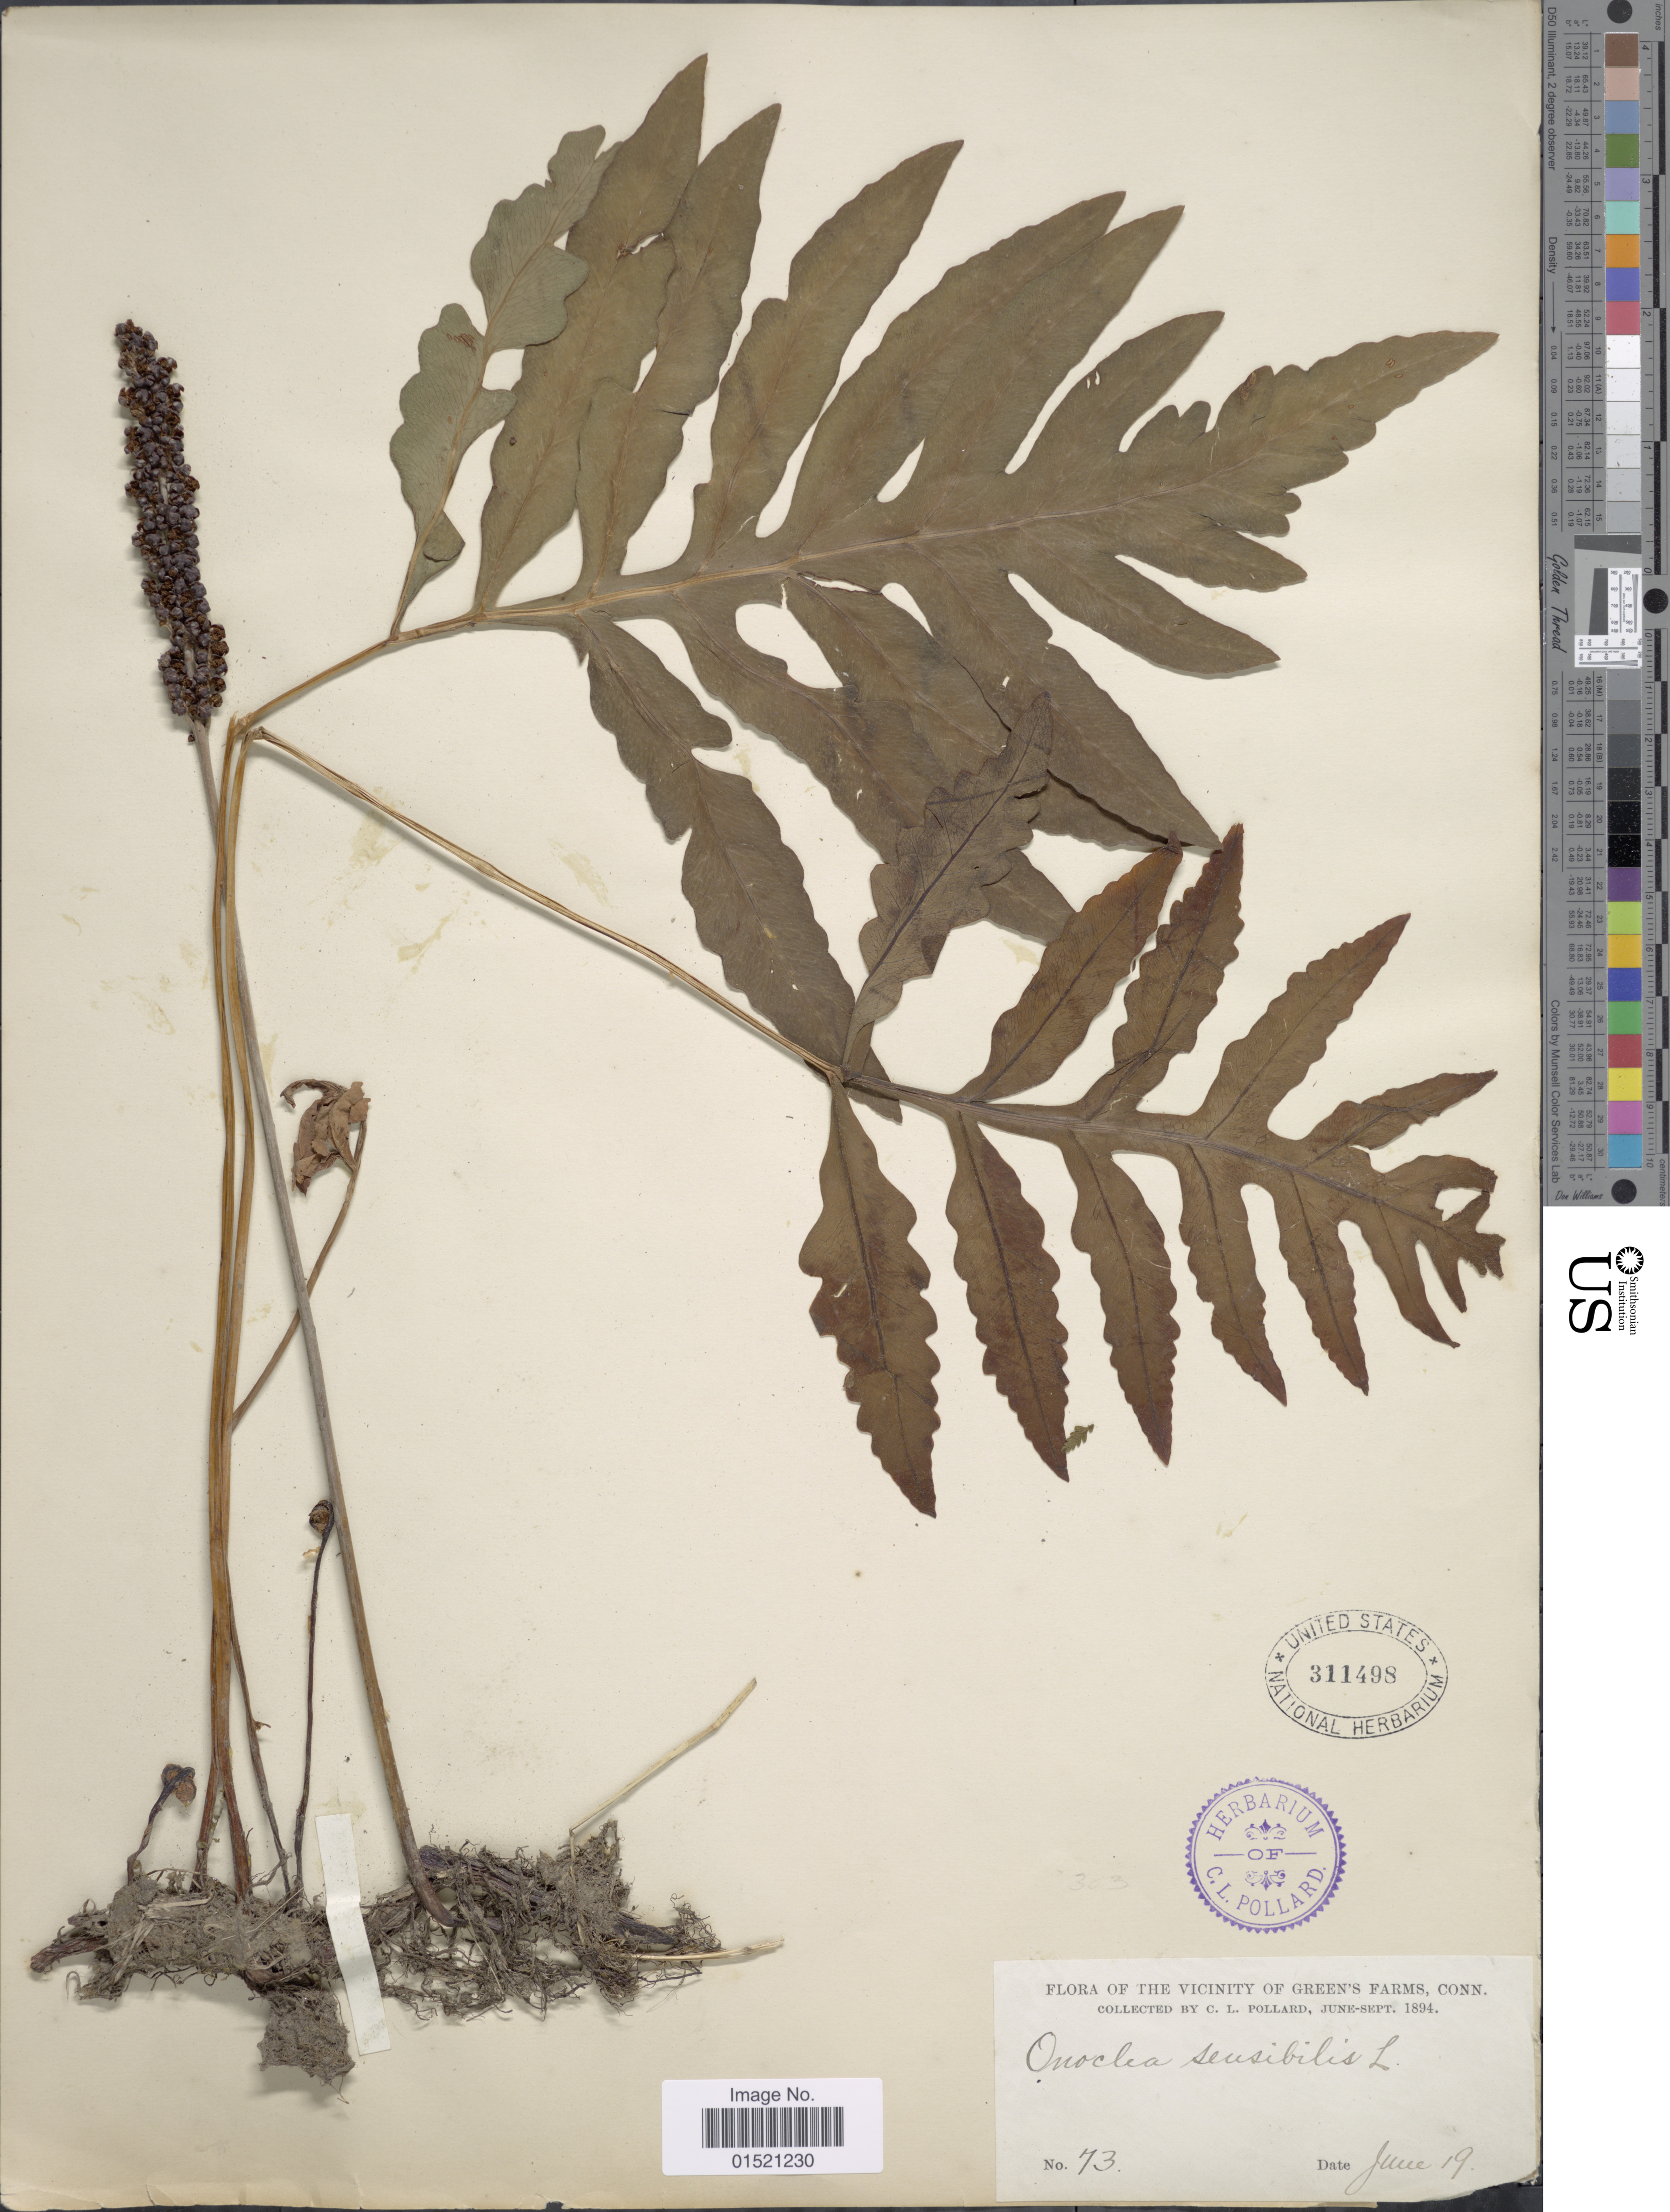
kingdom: Plantae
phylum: Tracheophyta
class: Polypodiopsida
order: Polypodiales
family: Onocleaceae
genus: Onoclea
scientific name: Onoclea sensibilis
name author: L.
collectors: C. L. Pollard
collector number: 73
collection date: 1894-06-19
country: United States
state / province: Connecticut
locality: The vicinity of Green's Farms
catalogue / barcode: US 311498